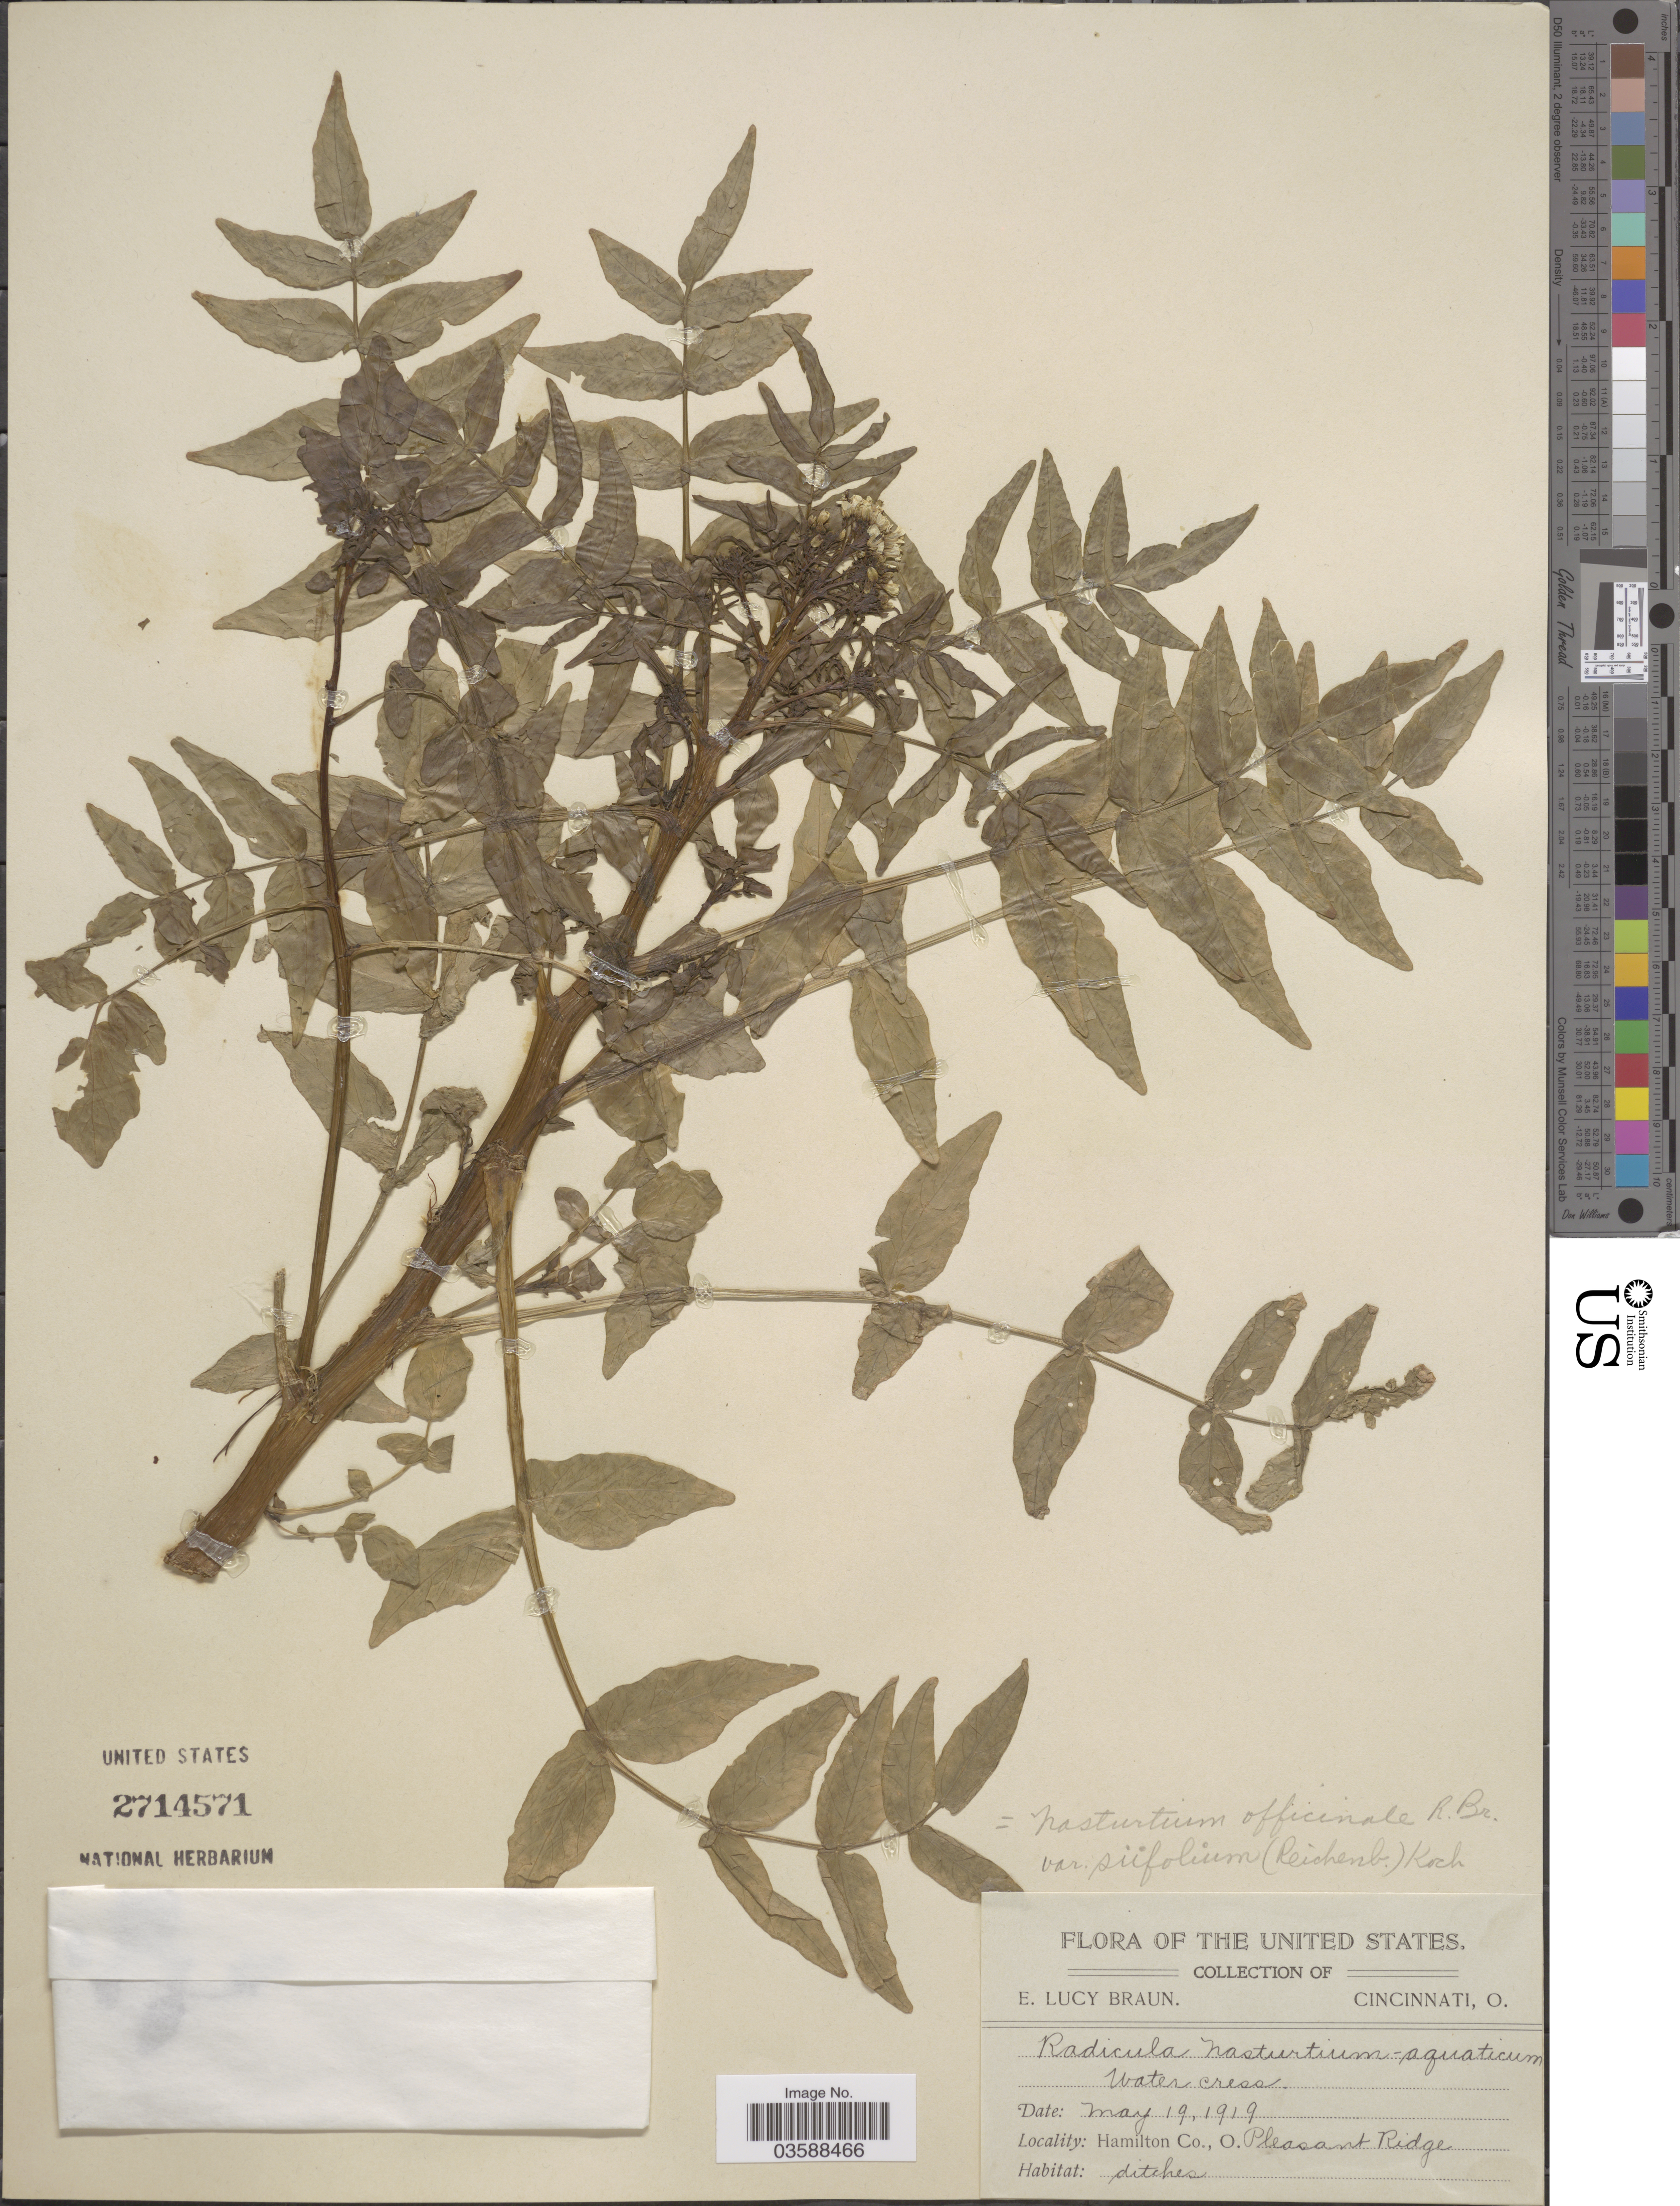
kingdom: Plantae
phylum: Tracheophyta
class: Magnoliopsida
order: Brassicales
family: Brassicaceae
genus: Nasturtium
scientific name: Nasturtium officinale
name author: R. Br.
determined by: Strong, M. T., (US), Smithsonian Institution - National Museum of Natural History (UNITED STATES)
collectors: E. L. Braun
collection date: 1919-05-19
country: United States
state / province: Ohio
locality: Hamilton Co., Pleasant Ridge.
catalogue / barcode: US 2714571